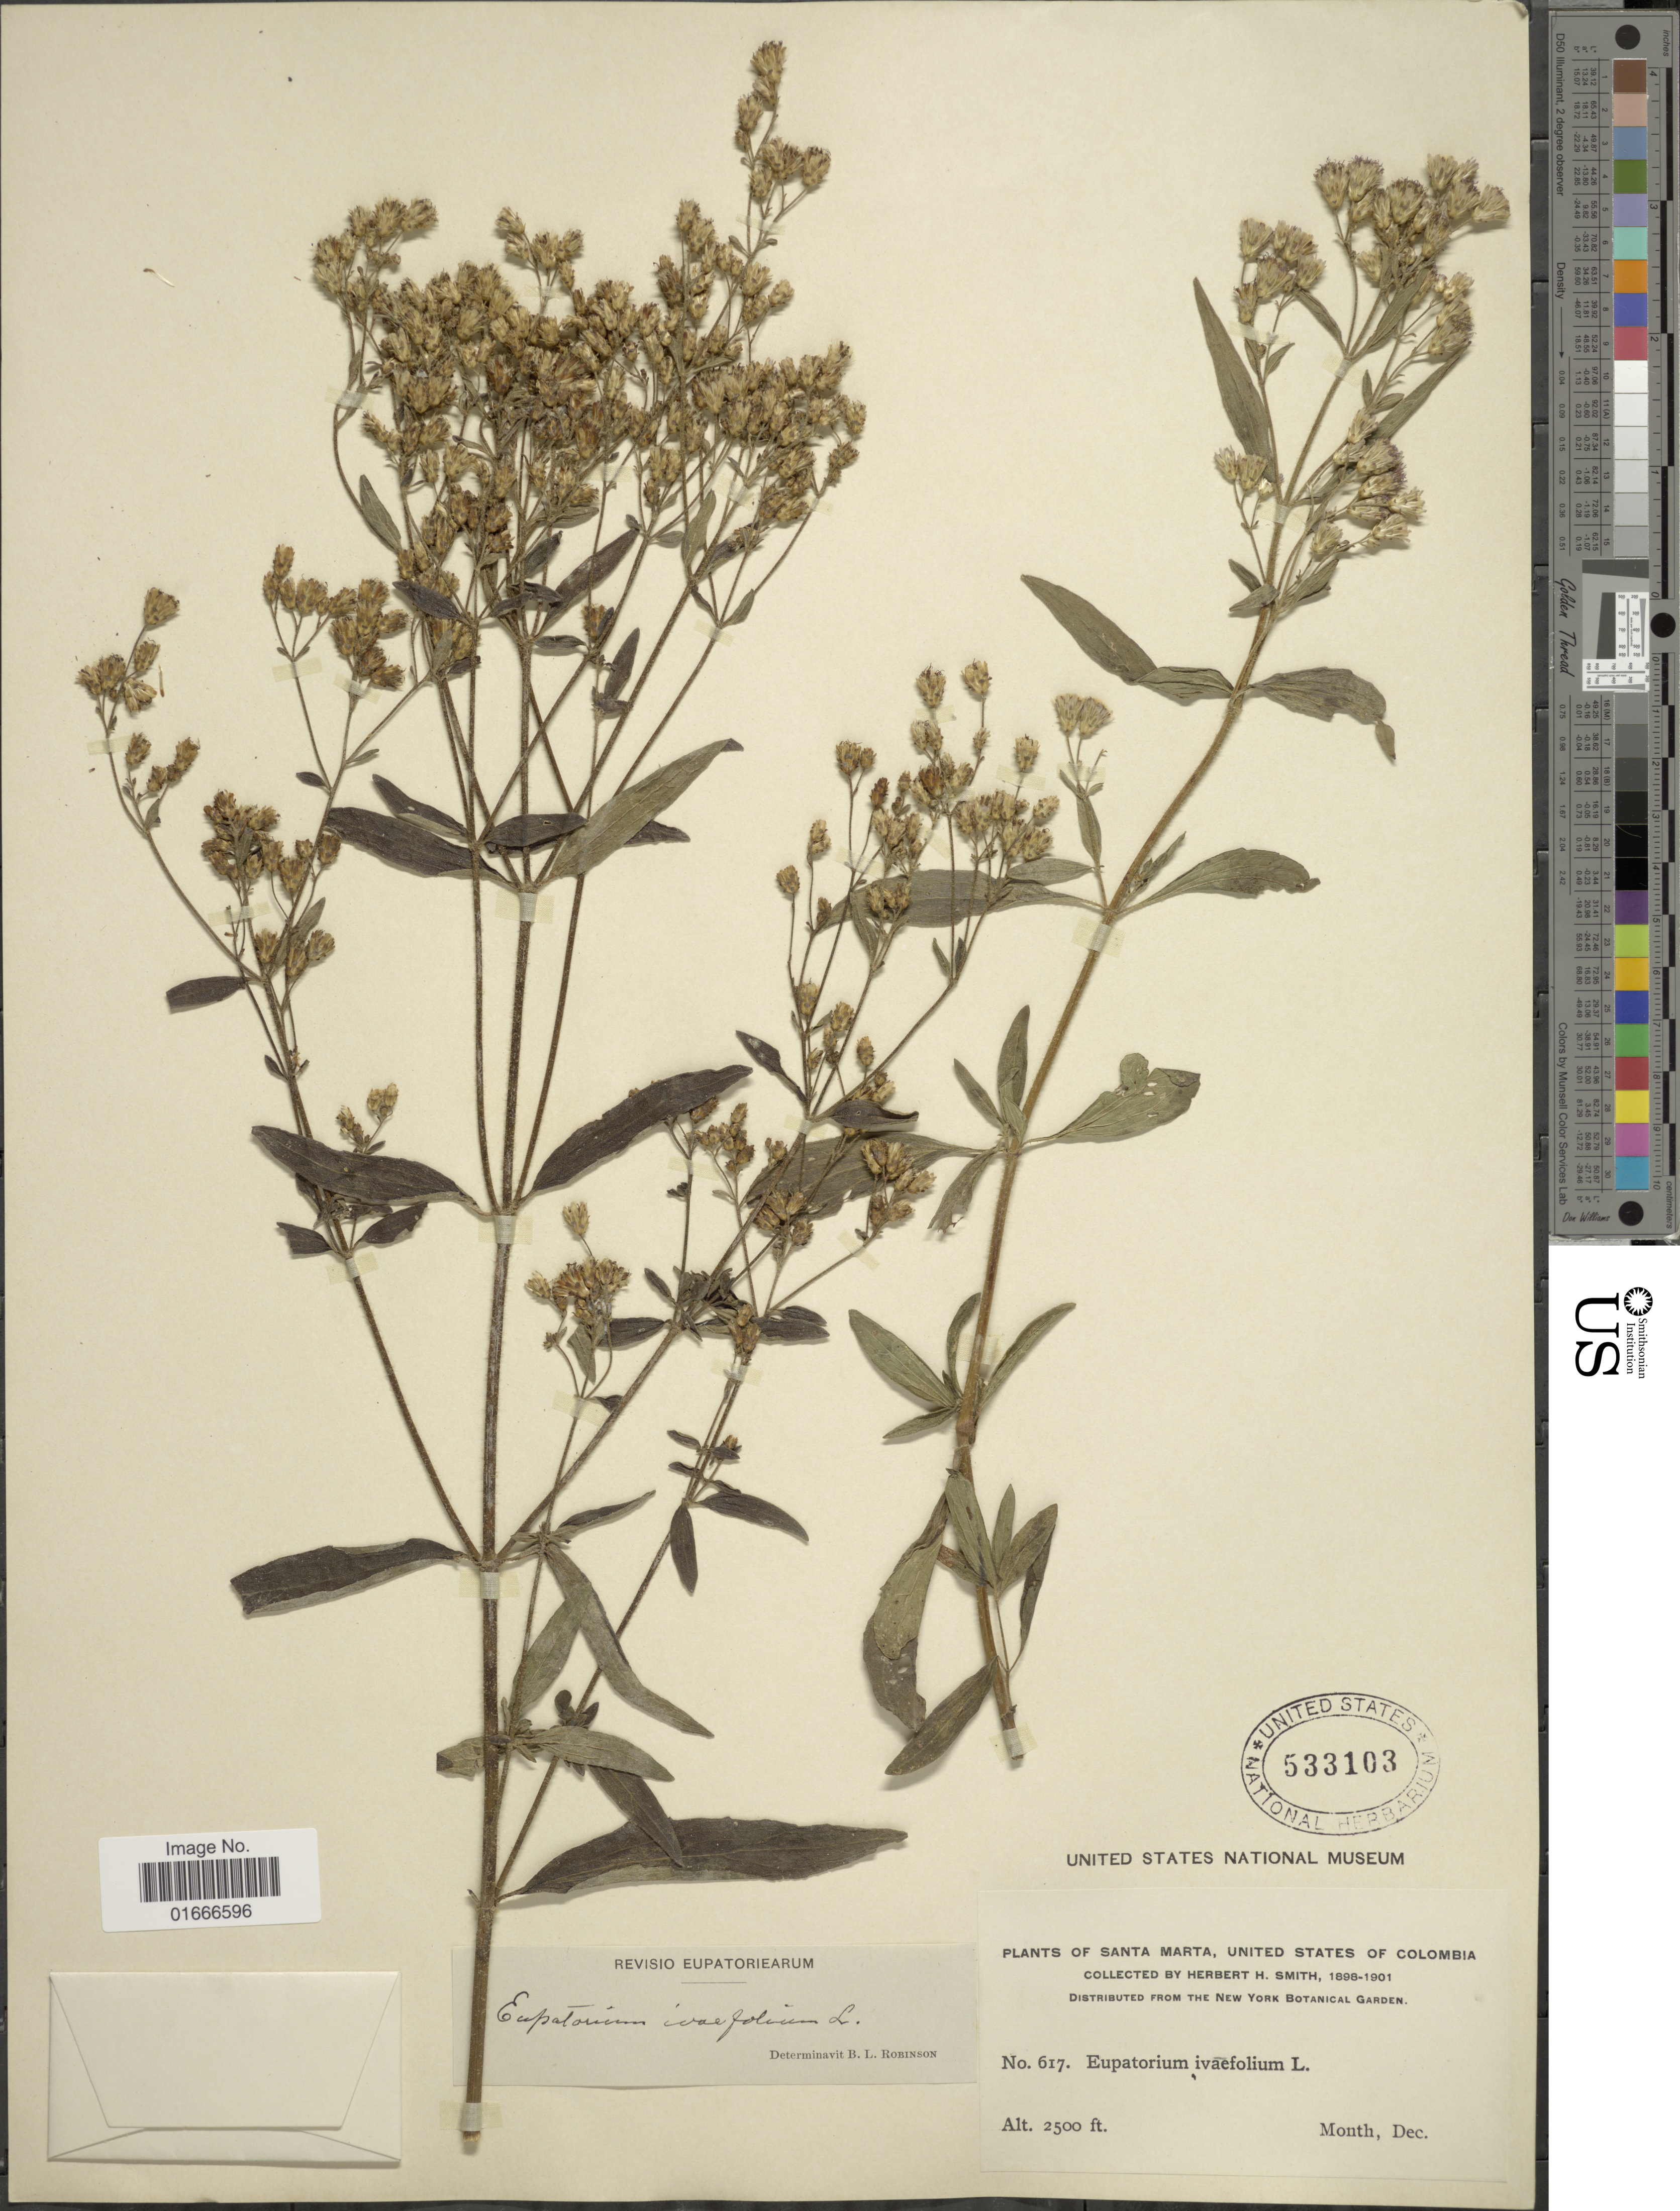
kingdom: Plantae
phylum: Tracheophyta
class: Magnoliopsida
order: Asterales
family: Asteraceae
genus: Chromolaena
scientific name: Chromolaena ivaefolia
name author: (L.) R.M. King & H. Rob.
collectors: Herbert H. Smith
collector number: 617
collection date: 1898-12/1901-12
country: Colombia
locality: Santa Marta, United States of Colombia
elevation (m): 762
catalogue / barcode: US 533103